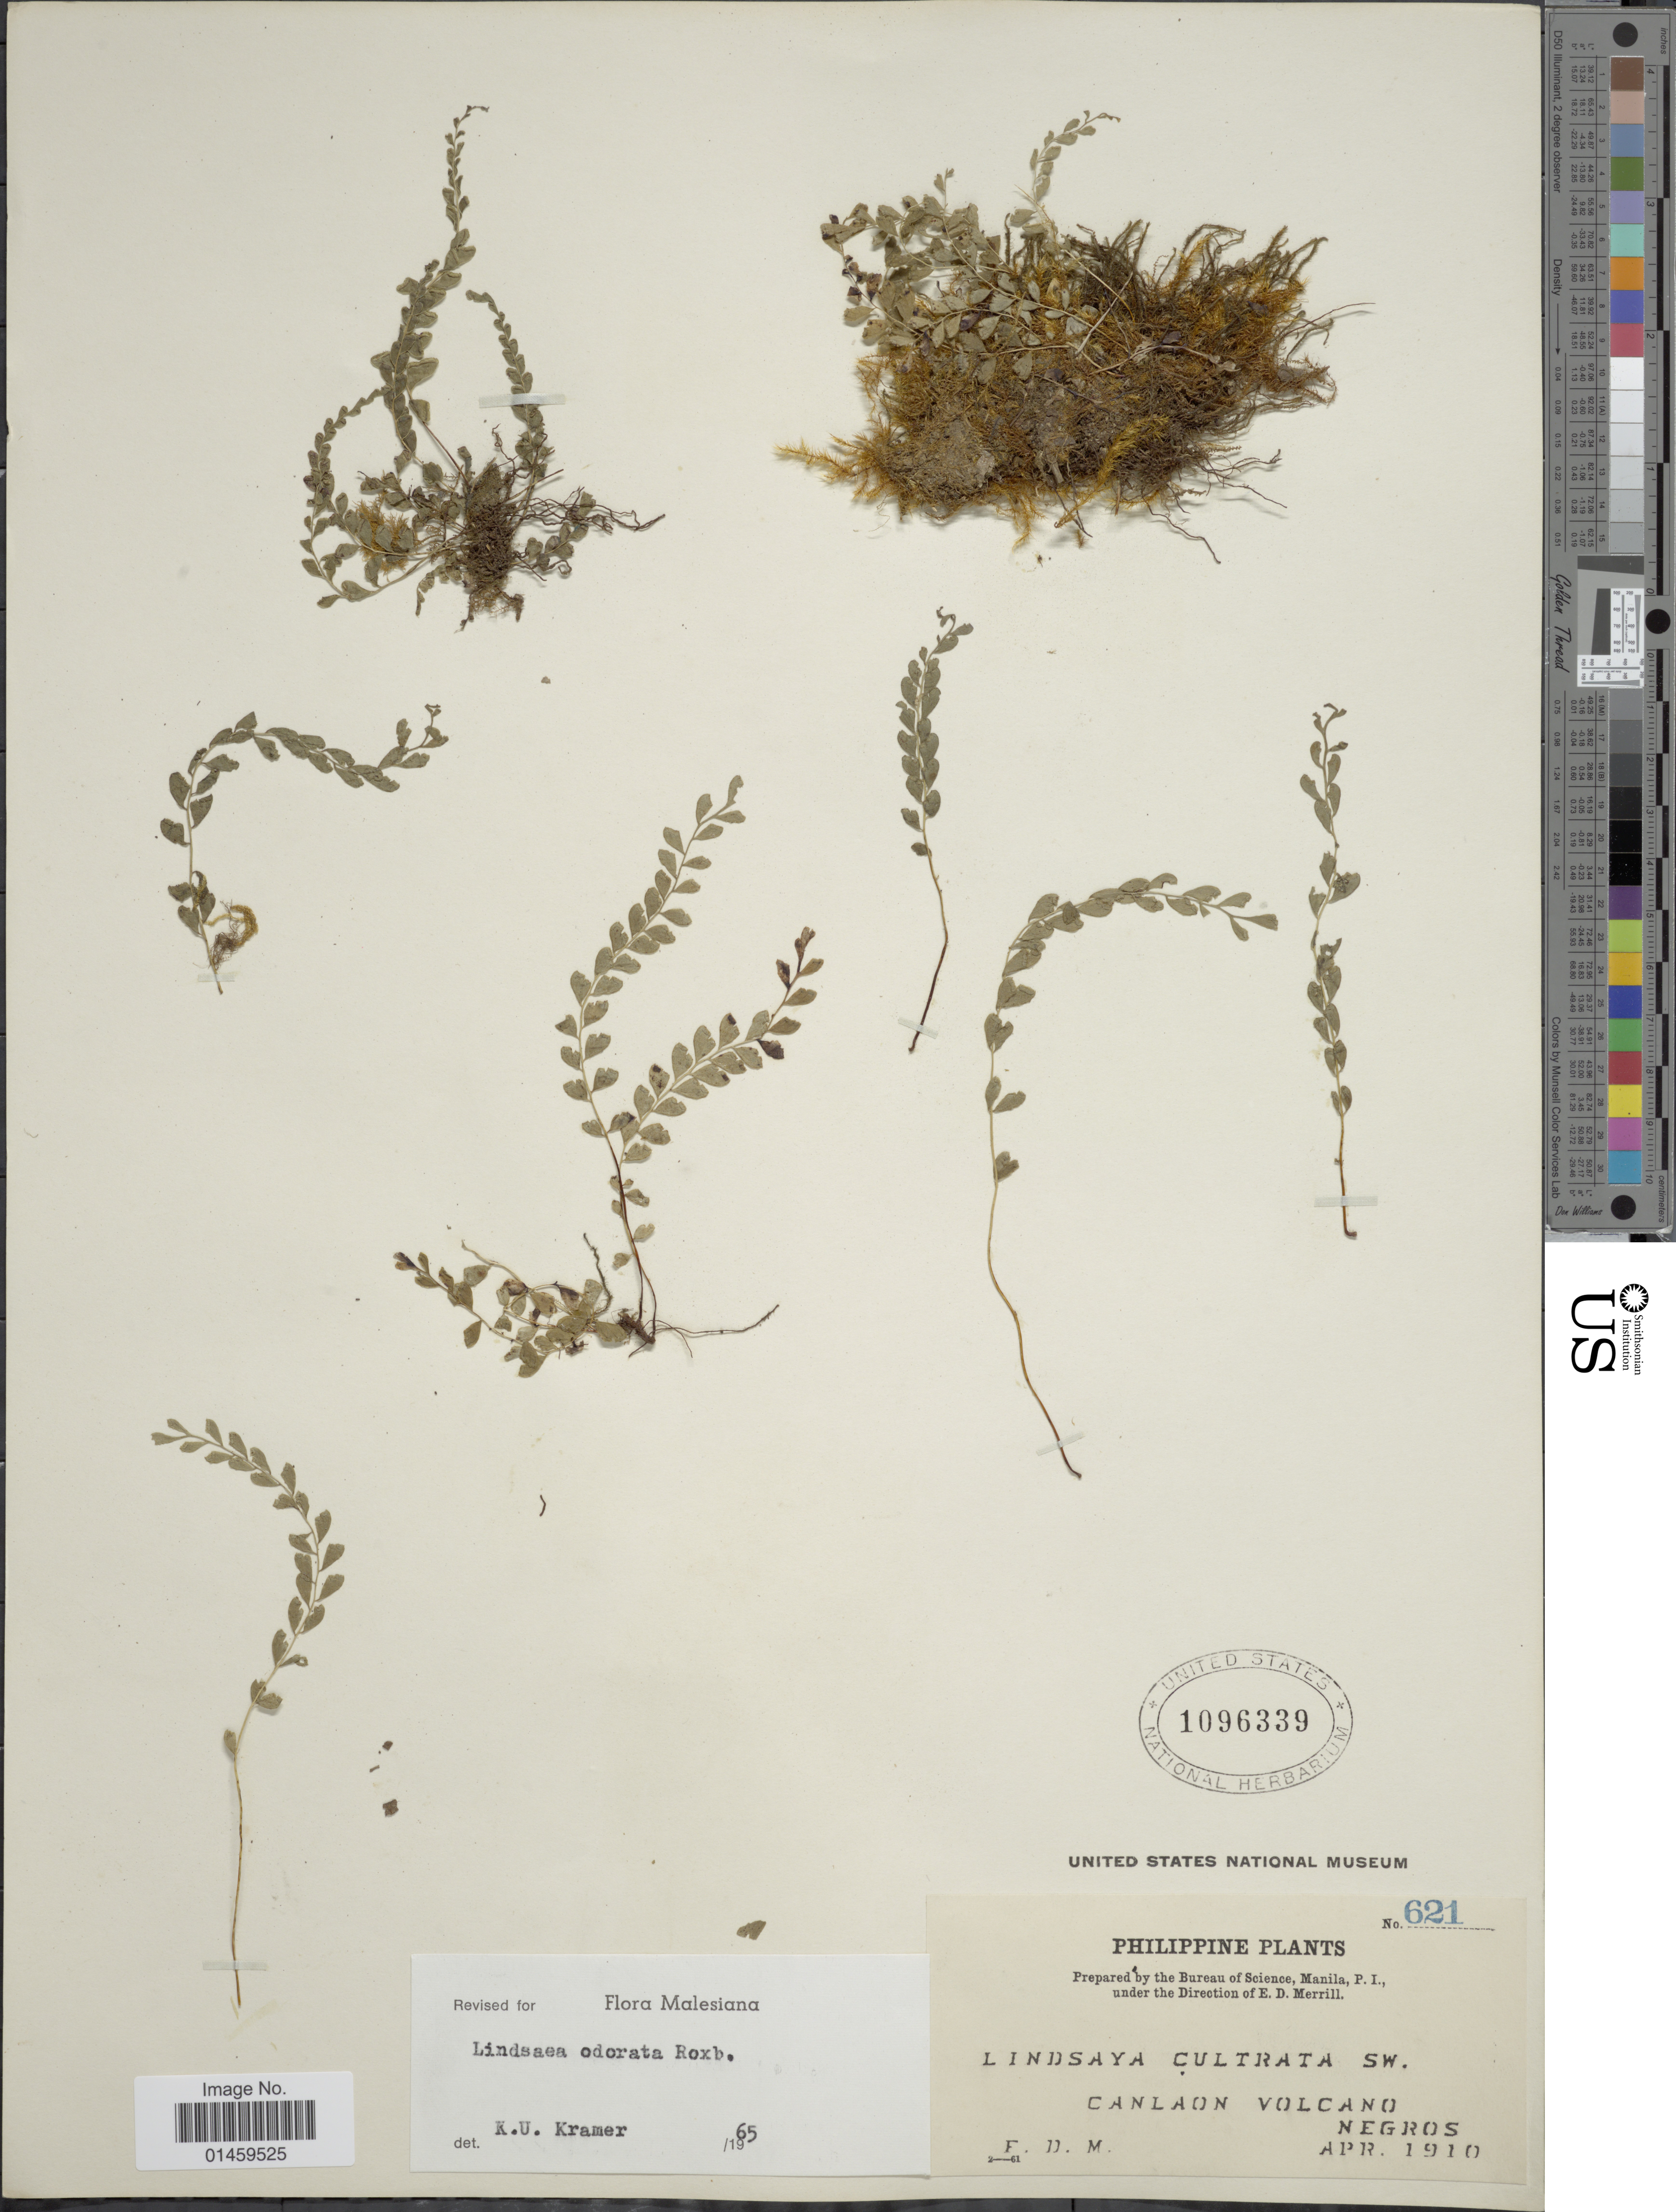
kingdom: Plantae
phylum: Tracheophyta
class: Polypodiopsida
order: Polypodiales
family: Lindsaeaceae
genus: Lindsaea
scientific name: Lindsaea odorata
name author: Roxb.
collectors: E. D. Merrill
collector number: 621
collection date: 1910-04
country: Philippines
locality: Canlaon Volcano. Negros.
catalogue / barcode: US 1096339